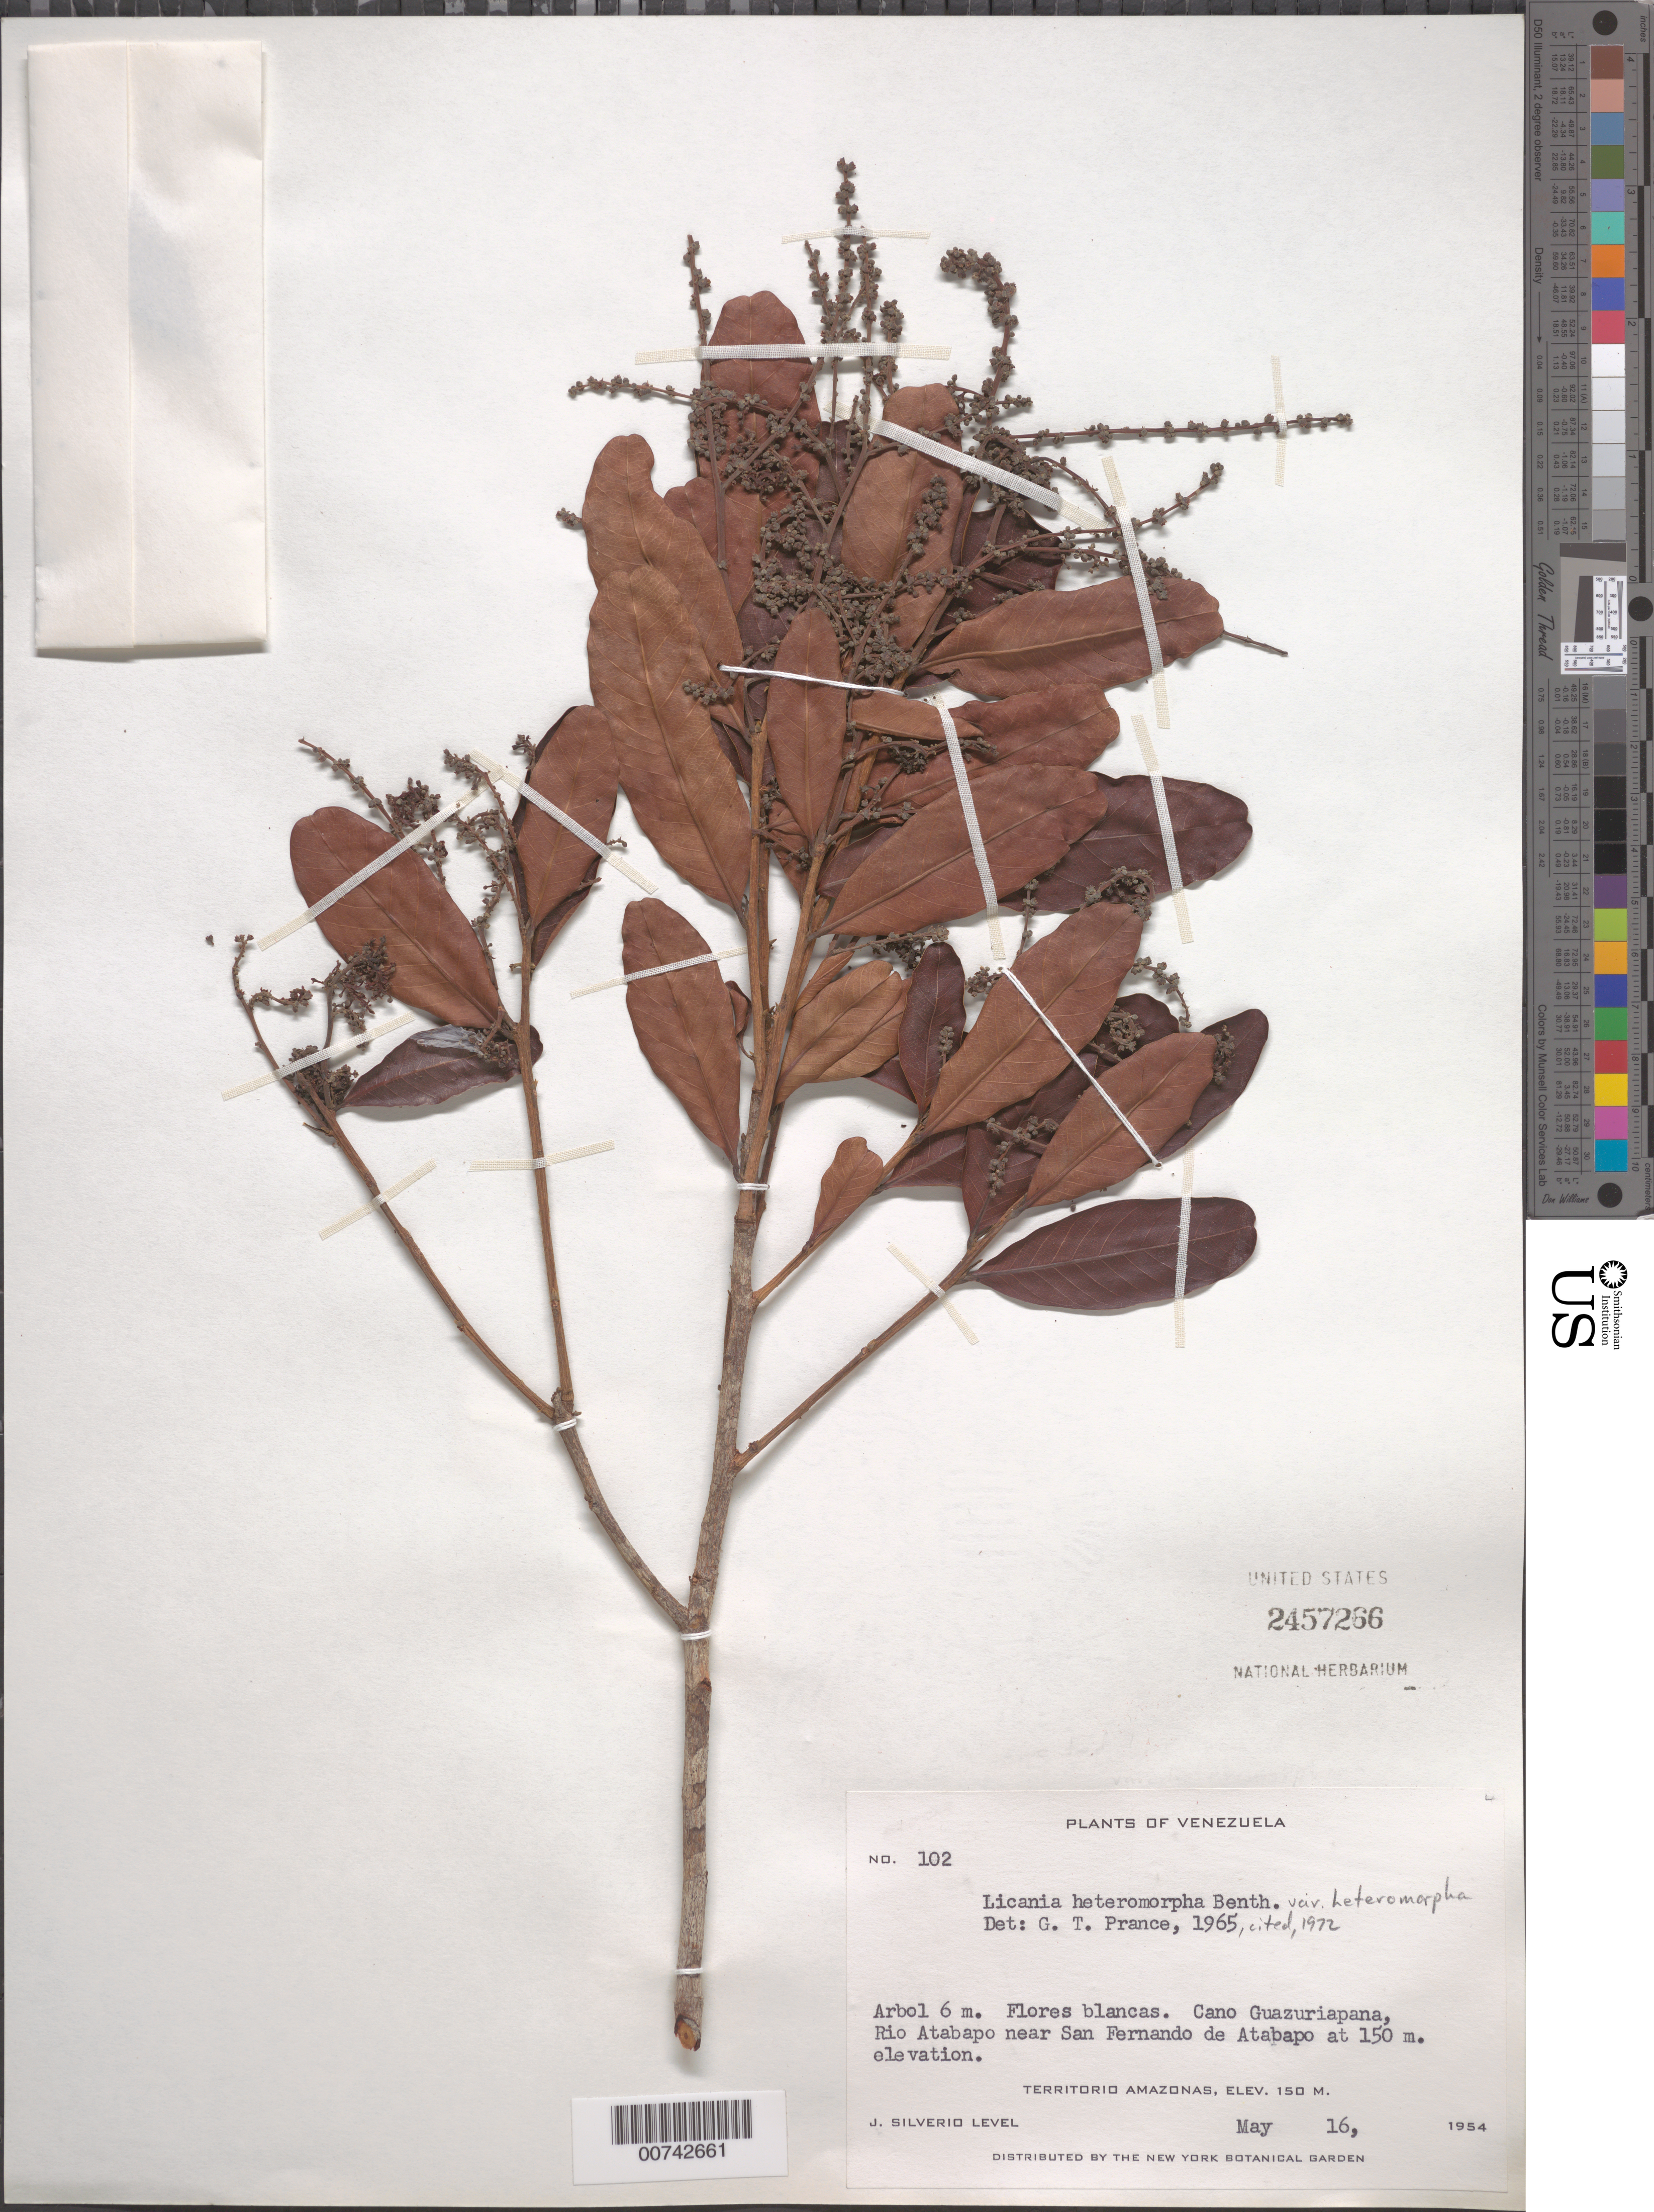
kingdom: Plantae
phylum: Tracheophyta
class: Magnoliopsida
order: Malpighiales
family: Chrysobalanaceae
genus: Hymenopus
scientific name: Hymenopus heteromorphus var. heteromorphus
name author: (Benth.) Sothers & Prance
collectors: J. Silverio L.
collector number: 102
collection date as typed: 16-May-54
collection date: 1954-05-16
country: Venezuela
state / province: Amazonas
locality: Caño Guazuriapana, Río Atabapo, near San Fernando de Atabapo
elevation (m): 150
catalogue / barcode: US 2457266